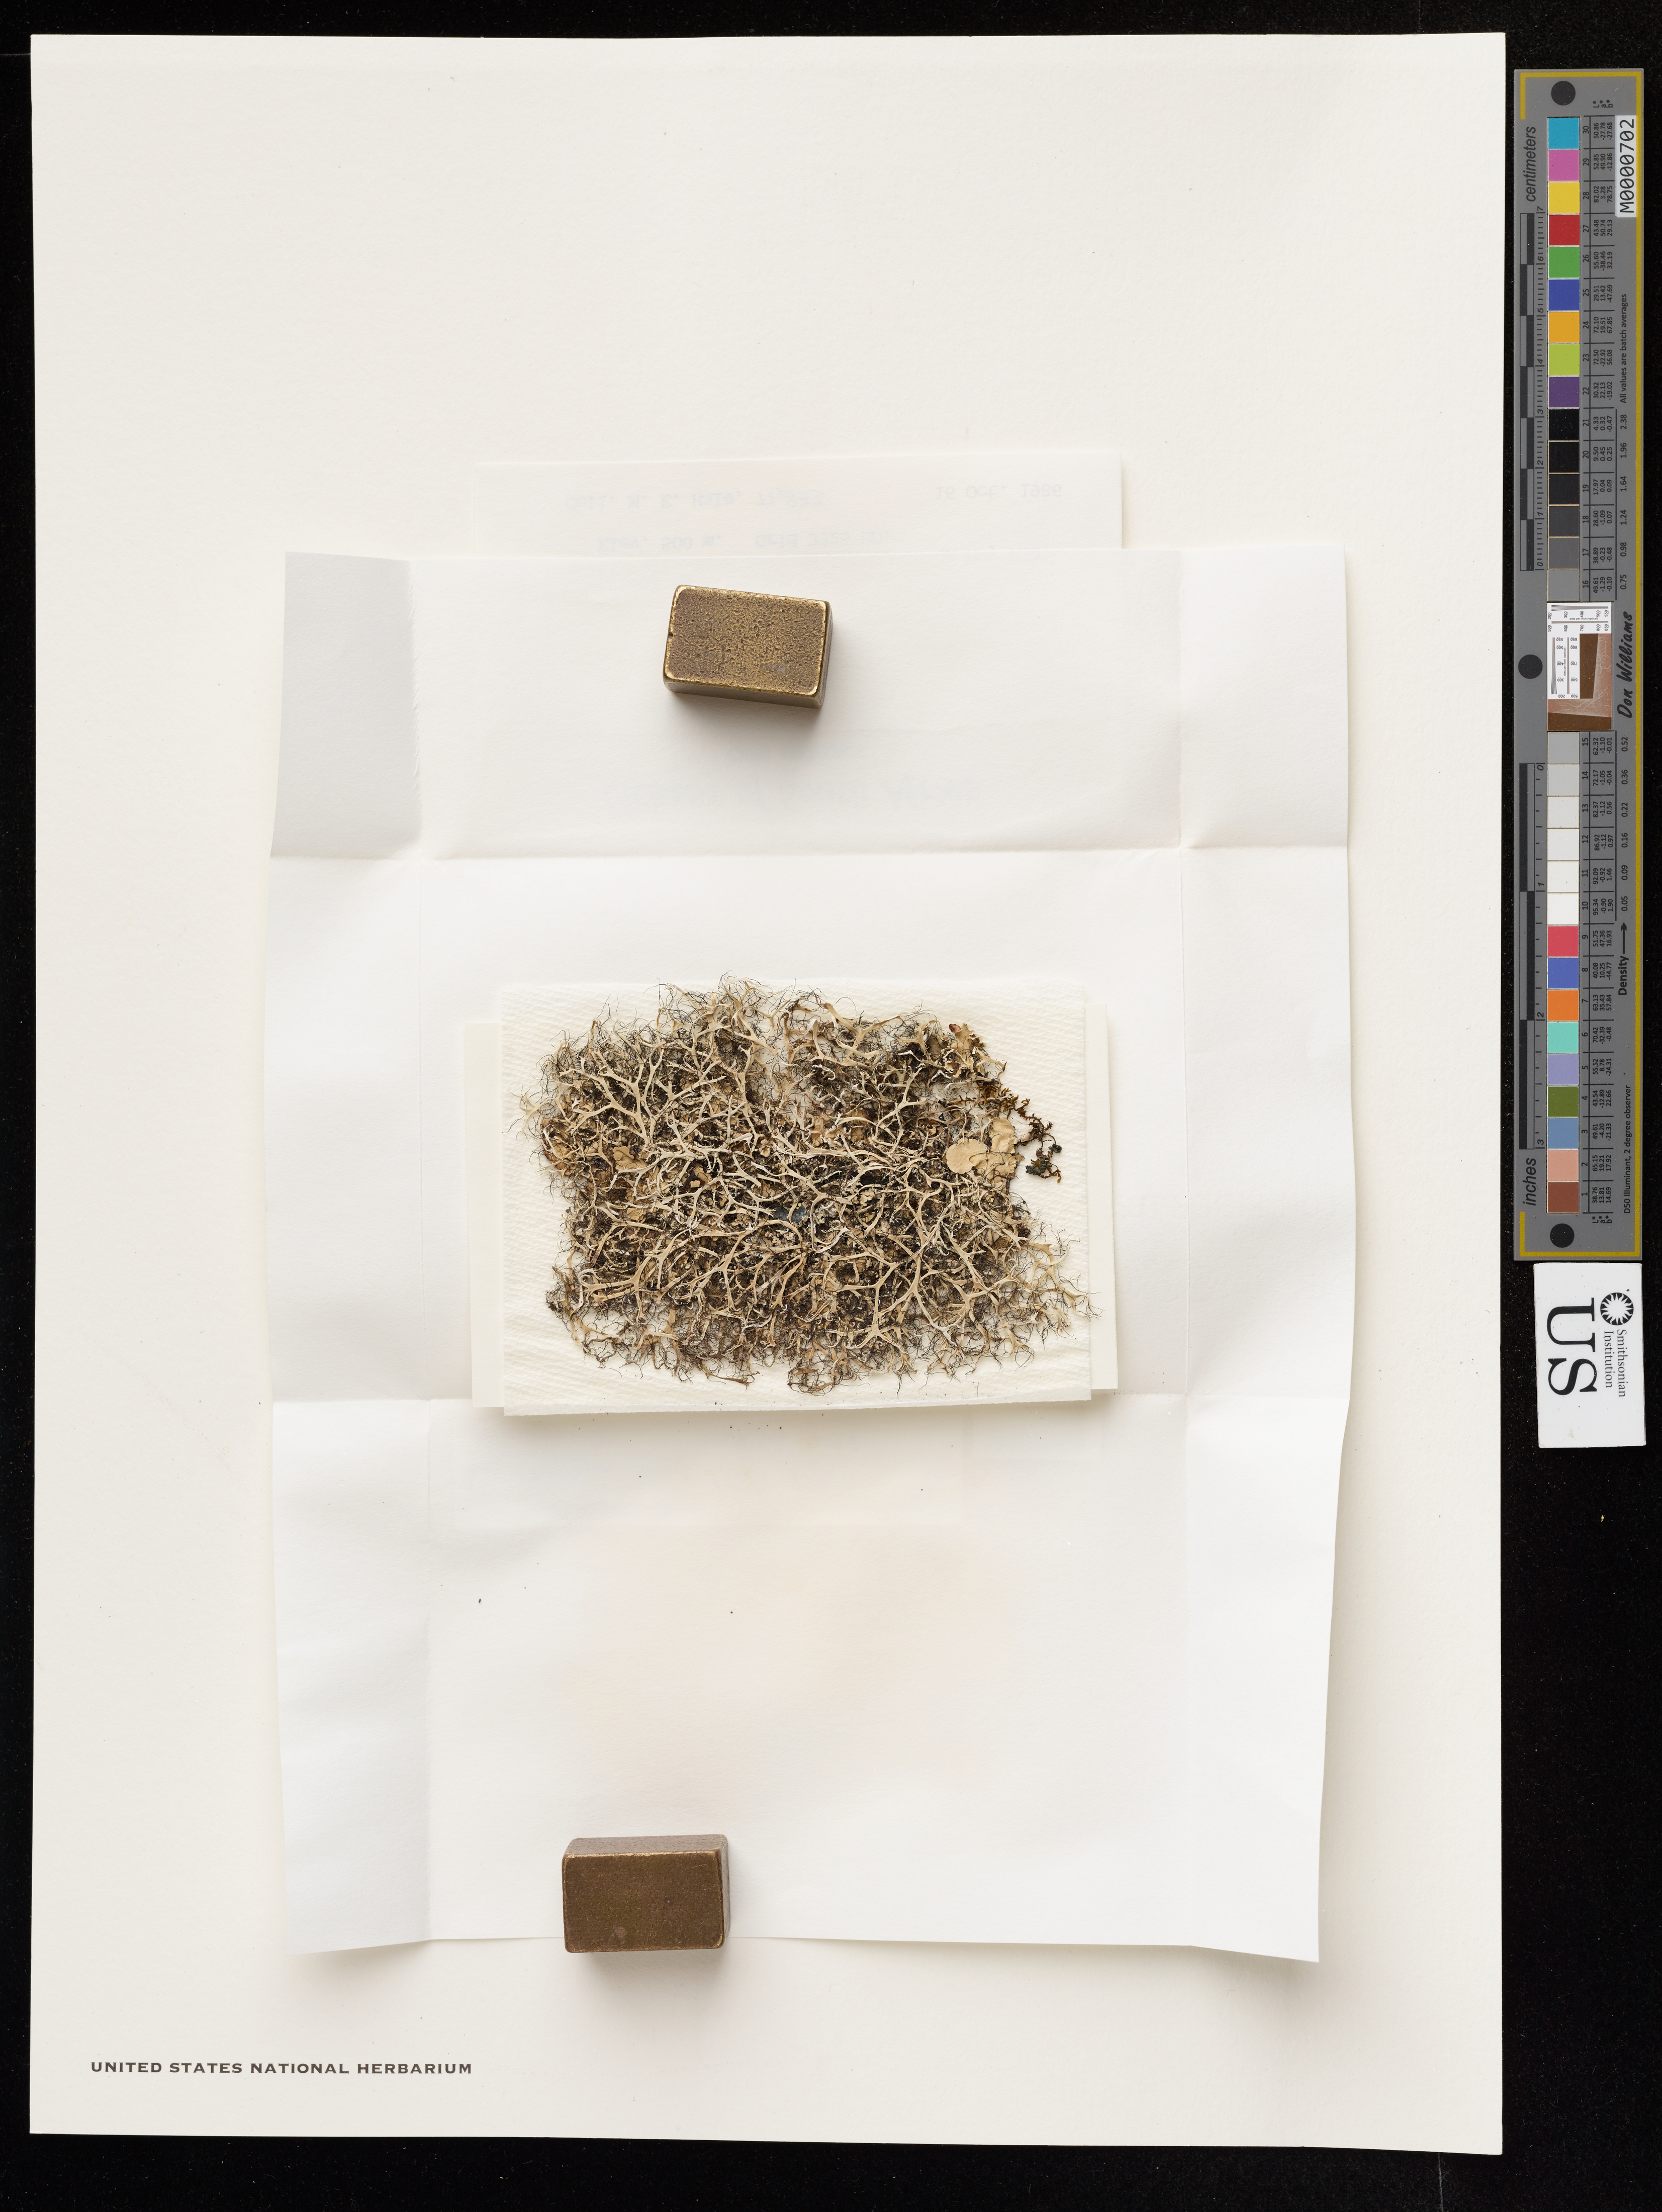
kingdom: Fungi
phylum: Ascomycota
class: Lecanoromycetes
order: Caliciales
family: Physciaceae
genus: Leucodermia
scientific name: Leucodermia boryi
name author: (Fée) Kalb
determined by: Medeiros, Ian D., Peter Buck Postdoctoral Fellow (US), Smithsonian Institution - National Museum of Natural History (UNITED STATES)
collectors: M. Hale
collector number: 77833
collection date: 1986-10-16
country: South Africa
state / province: Eastern Cape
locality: Picnic site 22.8 km N of Patterson on Hwy R32. Grid 3325 BD.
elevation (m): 500